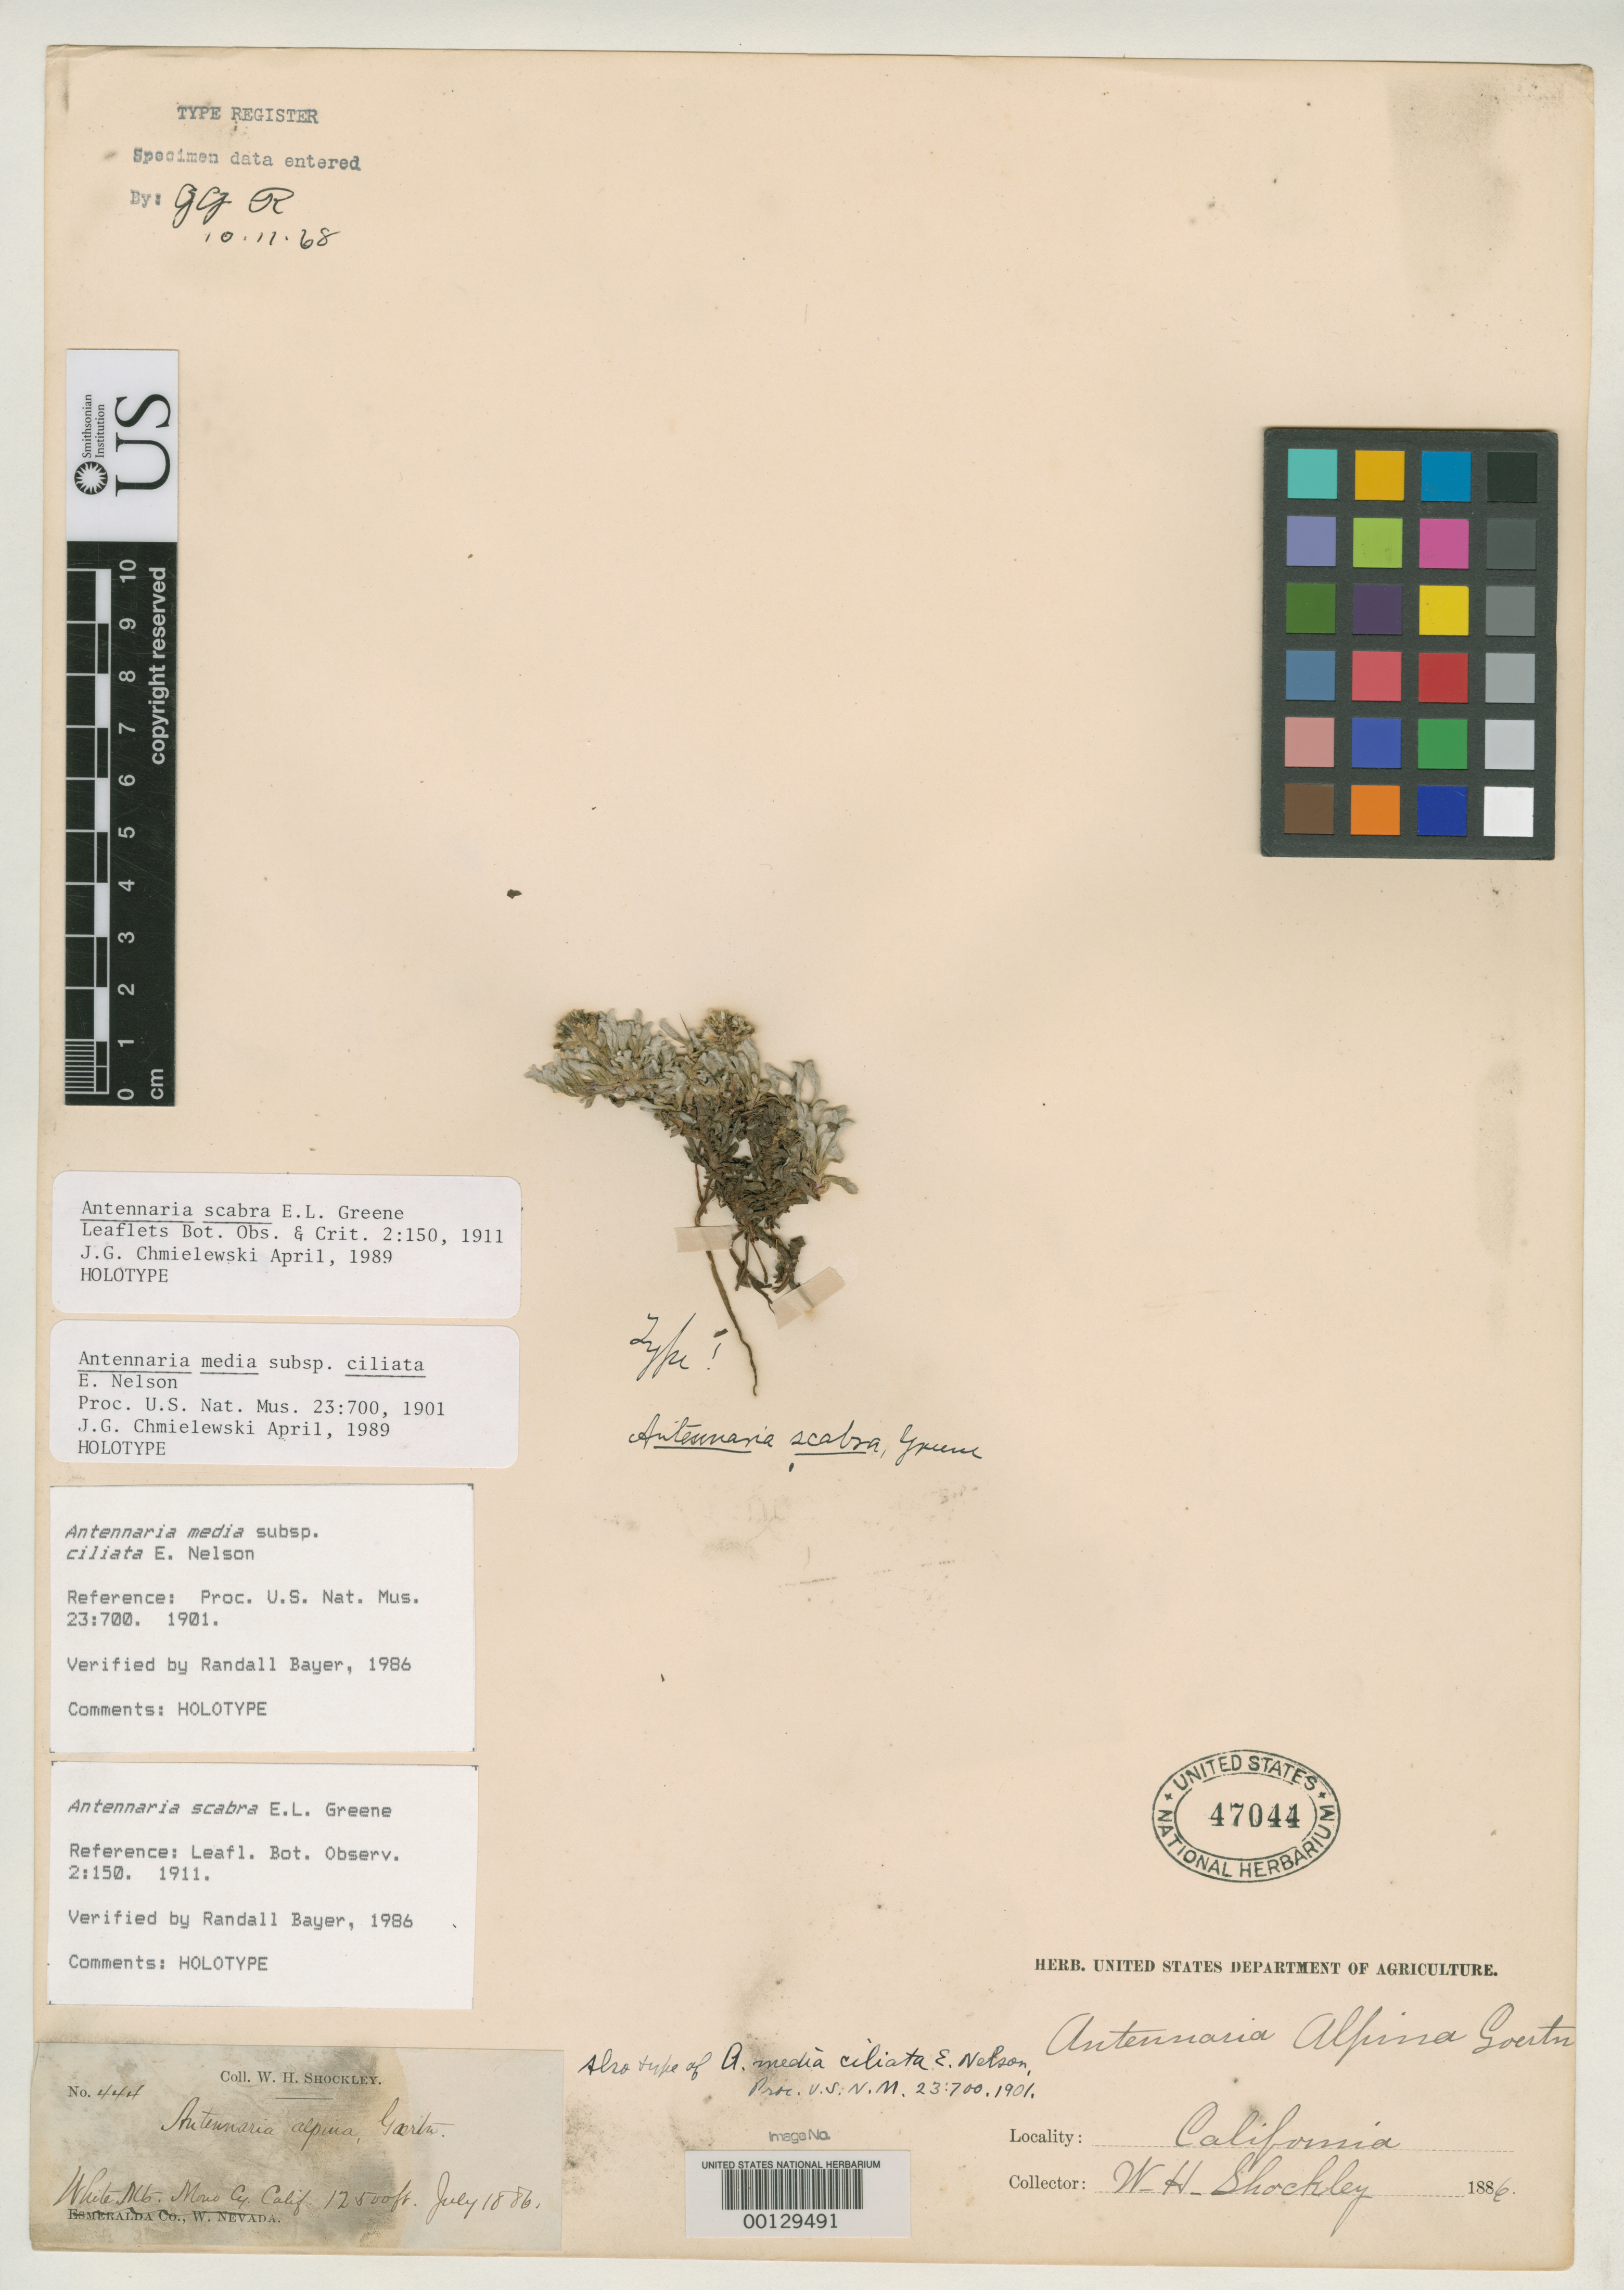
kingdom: Plantae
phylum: Tracheophyta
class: Magnoliopsida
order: Asterales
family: Asteraceae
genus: Antennaria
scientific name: Antennaria media subsp. ciliata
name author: E.E. Nelson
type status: Holotype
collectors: W. Shockley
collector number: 444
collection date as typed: Jul 1886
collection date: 1886-07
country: United States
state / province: California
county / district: Mono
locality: White Mountains.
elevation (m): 3810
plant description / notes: Apparently (and later annotated as) the holotype of both Antennaria media subsp. ciliata E.E. Nelson and Antennaria scabra Greene, although neither author annotated this specimen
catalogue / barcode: US 47044